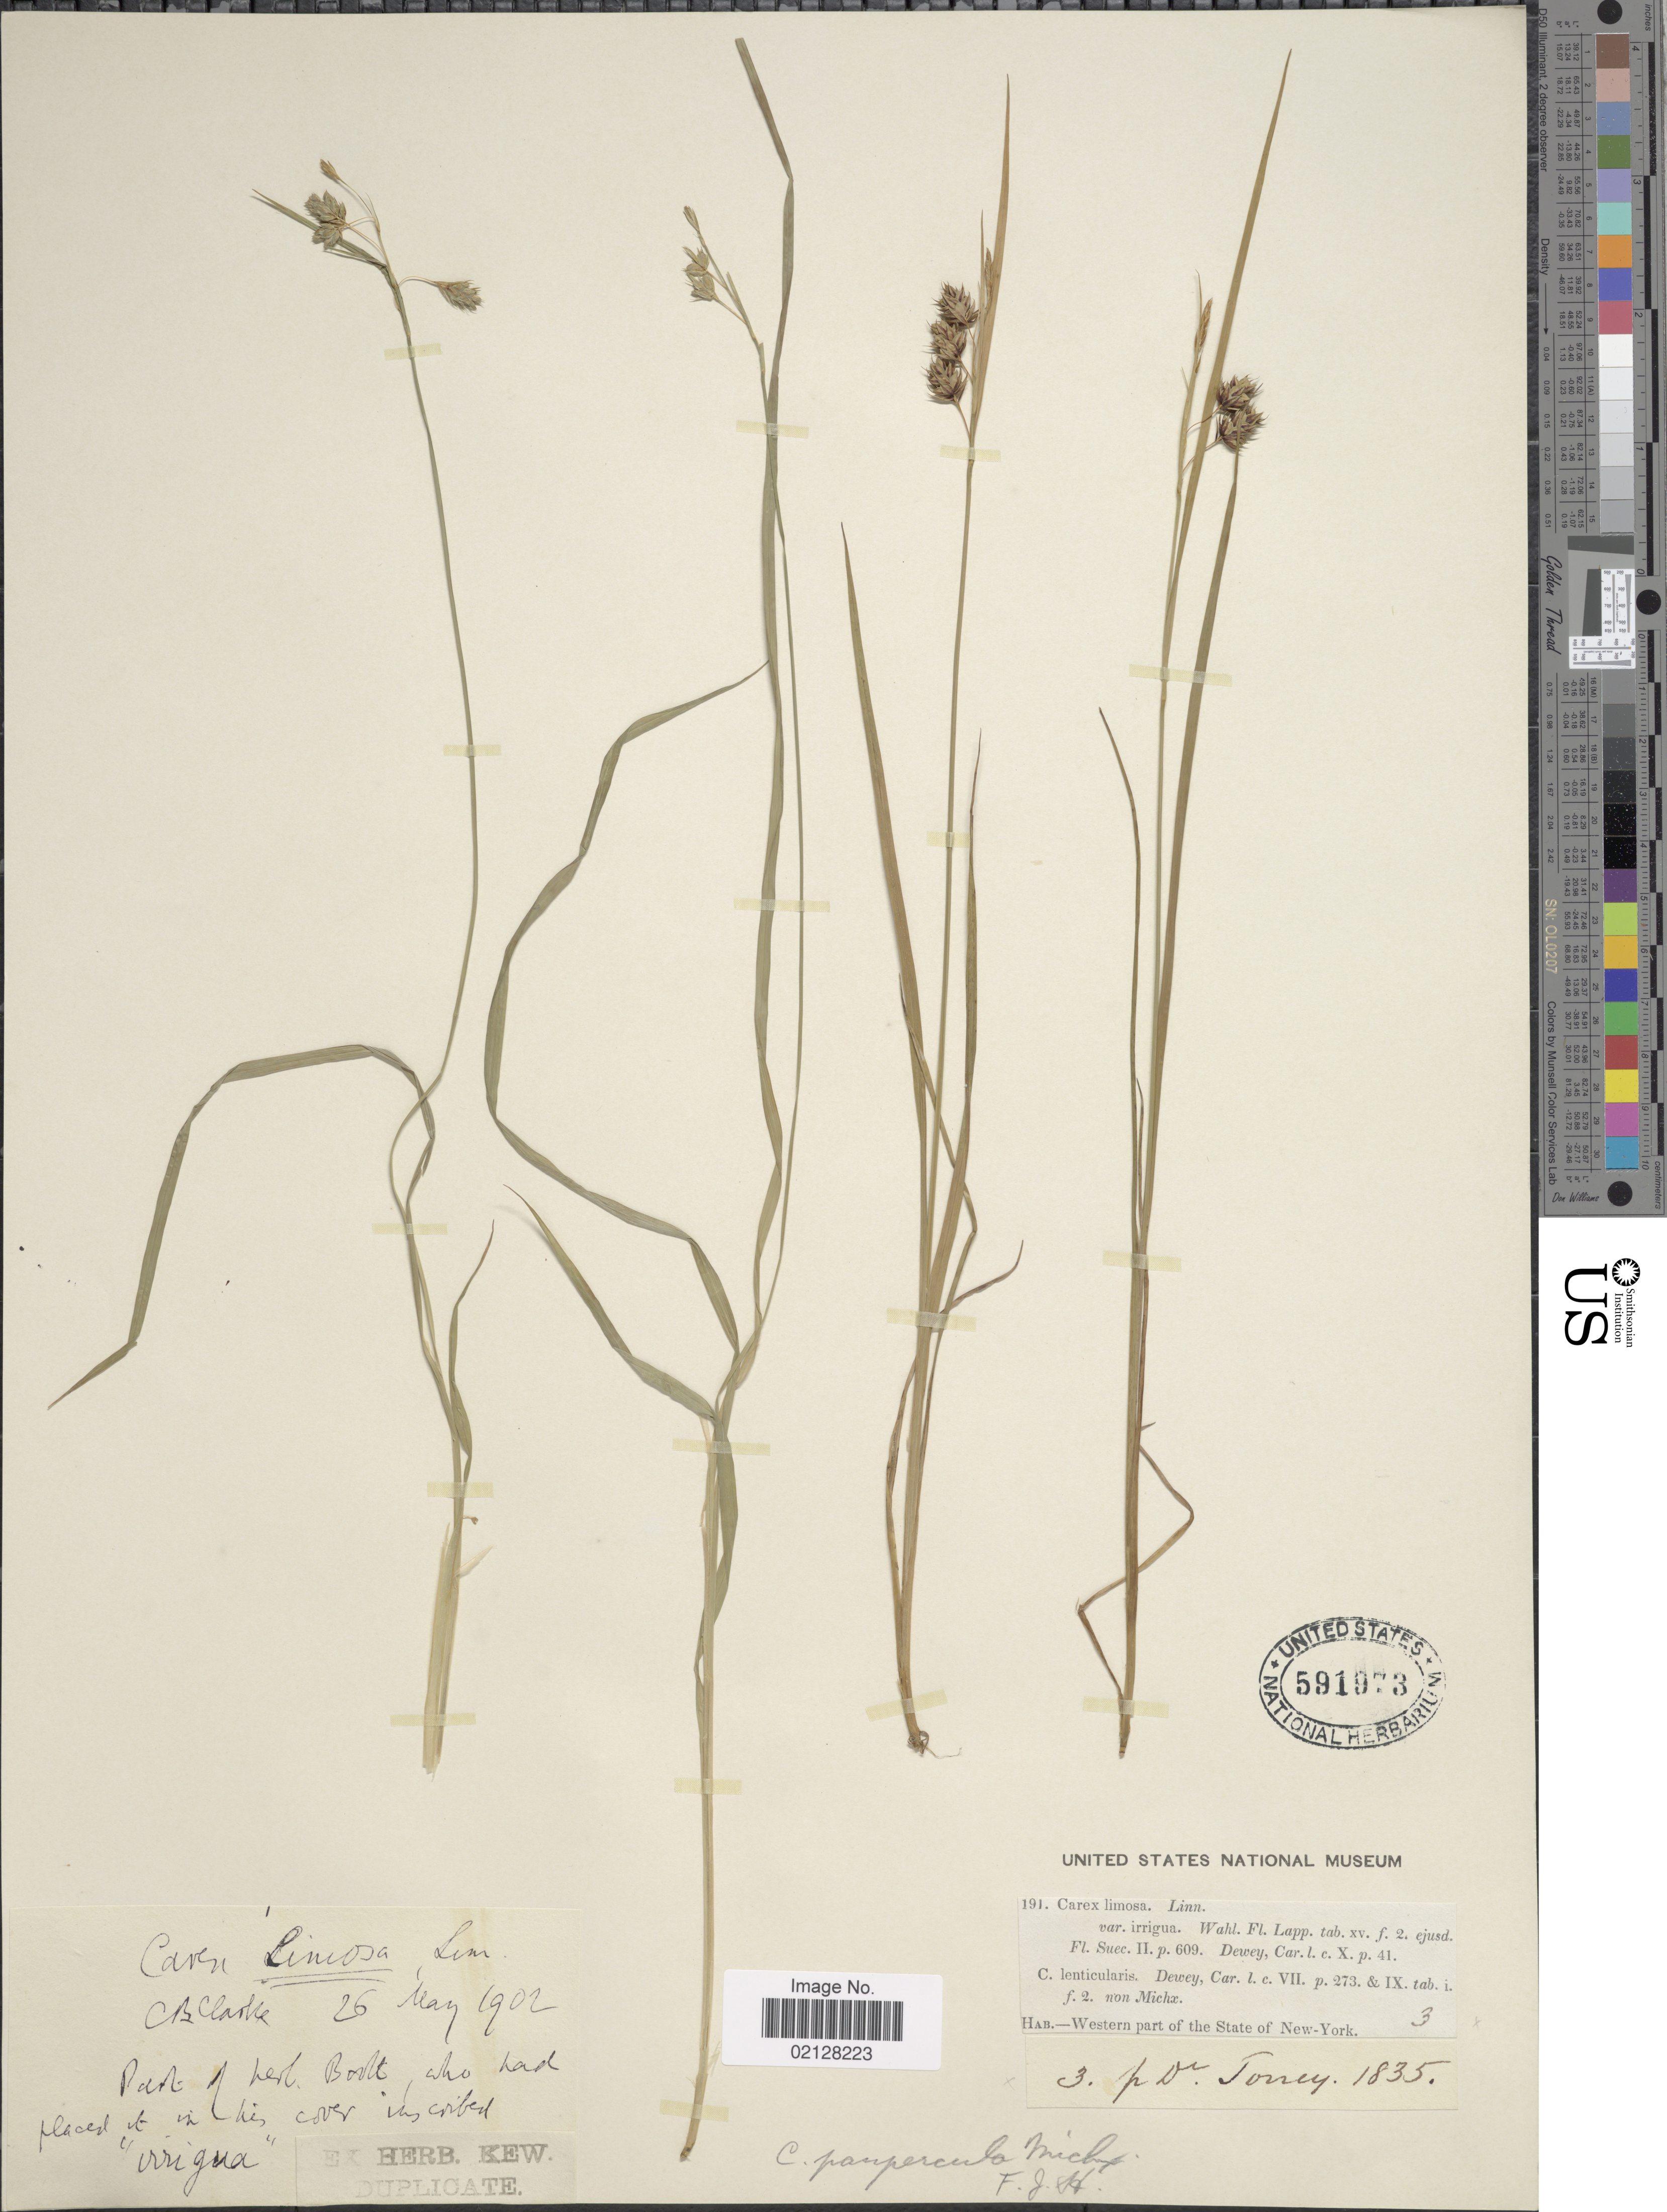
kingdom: Plantae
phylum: Tracheophyta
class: Liliopsida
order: Poales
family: Cyperaceae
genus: Carex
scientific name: Carex magellanica subsp. irrigua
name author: (Wahlenb.) Hiitonen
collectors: J. Torrey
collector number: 191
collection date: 1835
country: United States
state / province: New York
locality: Western part of the State of New York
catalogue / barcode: US 591973